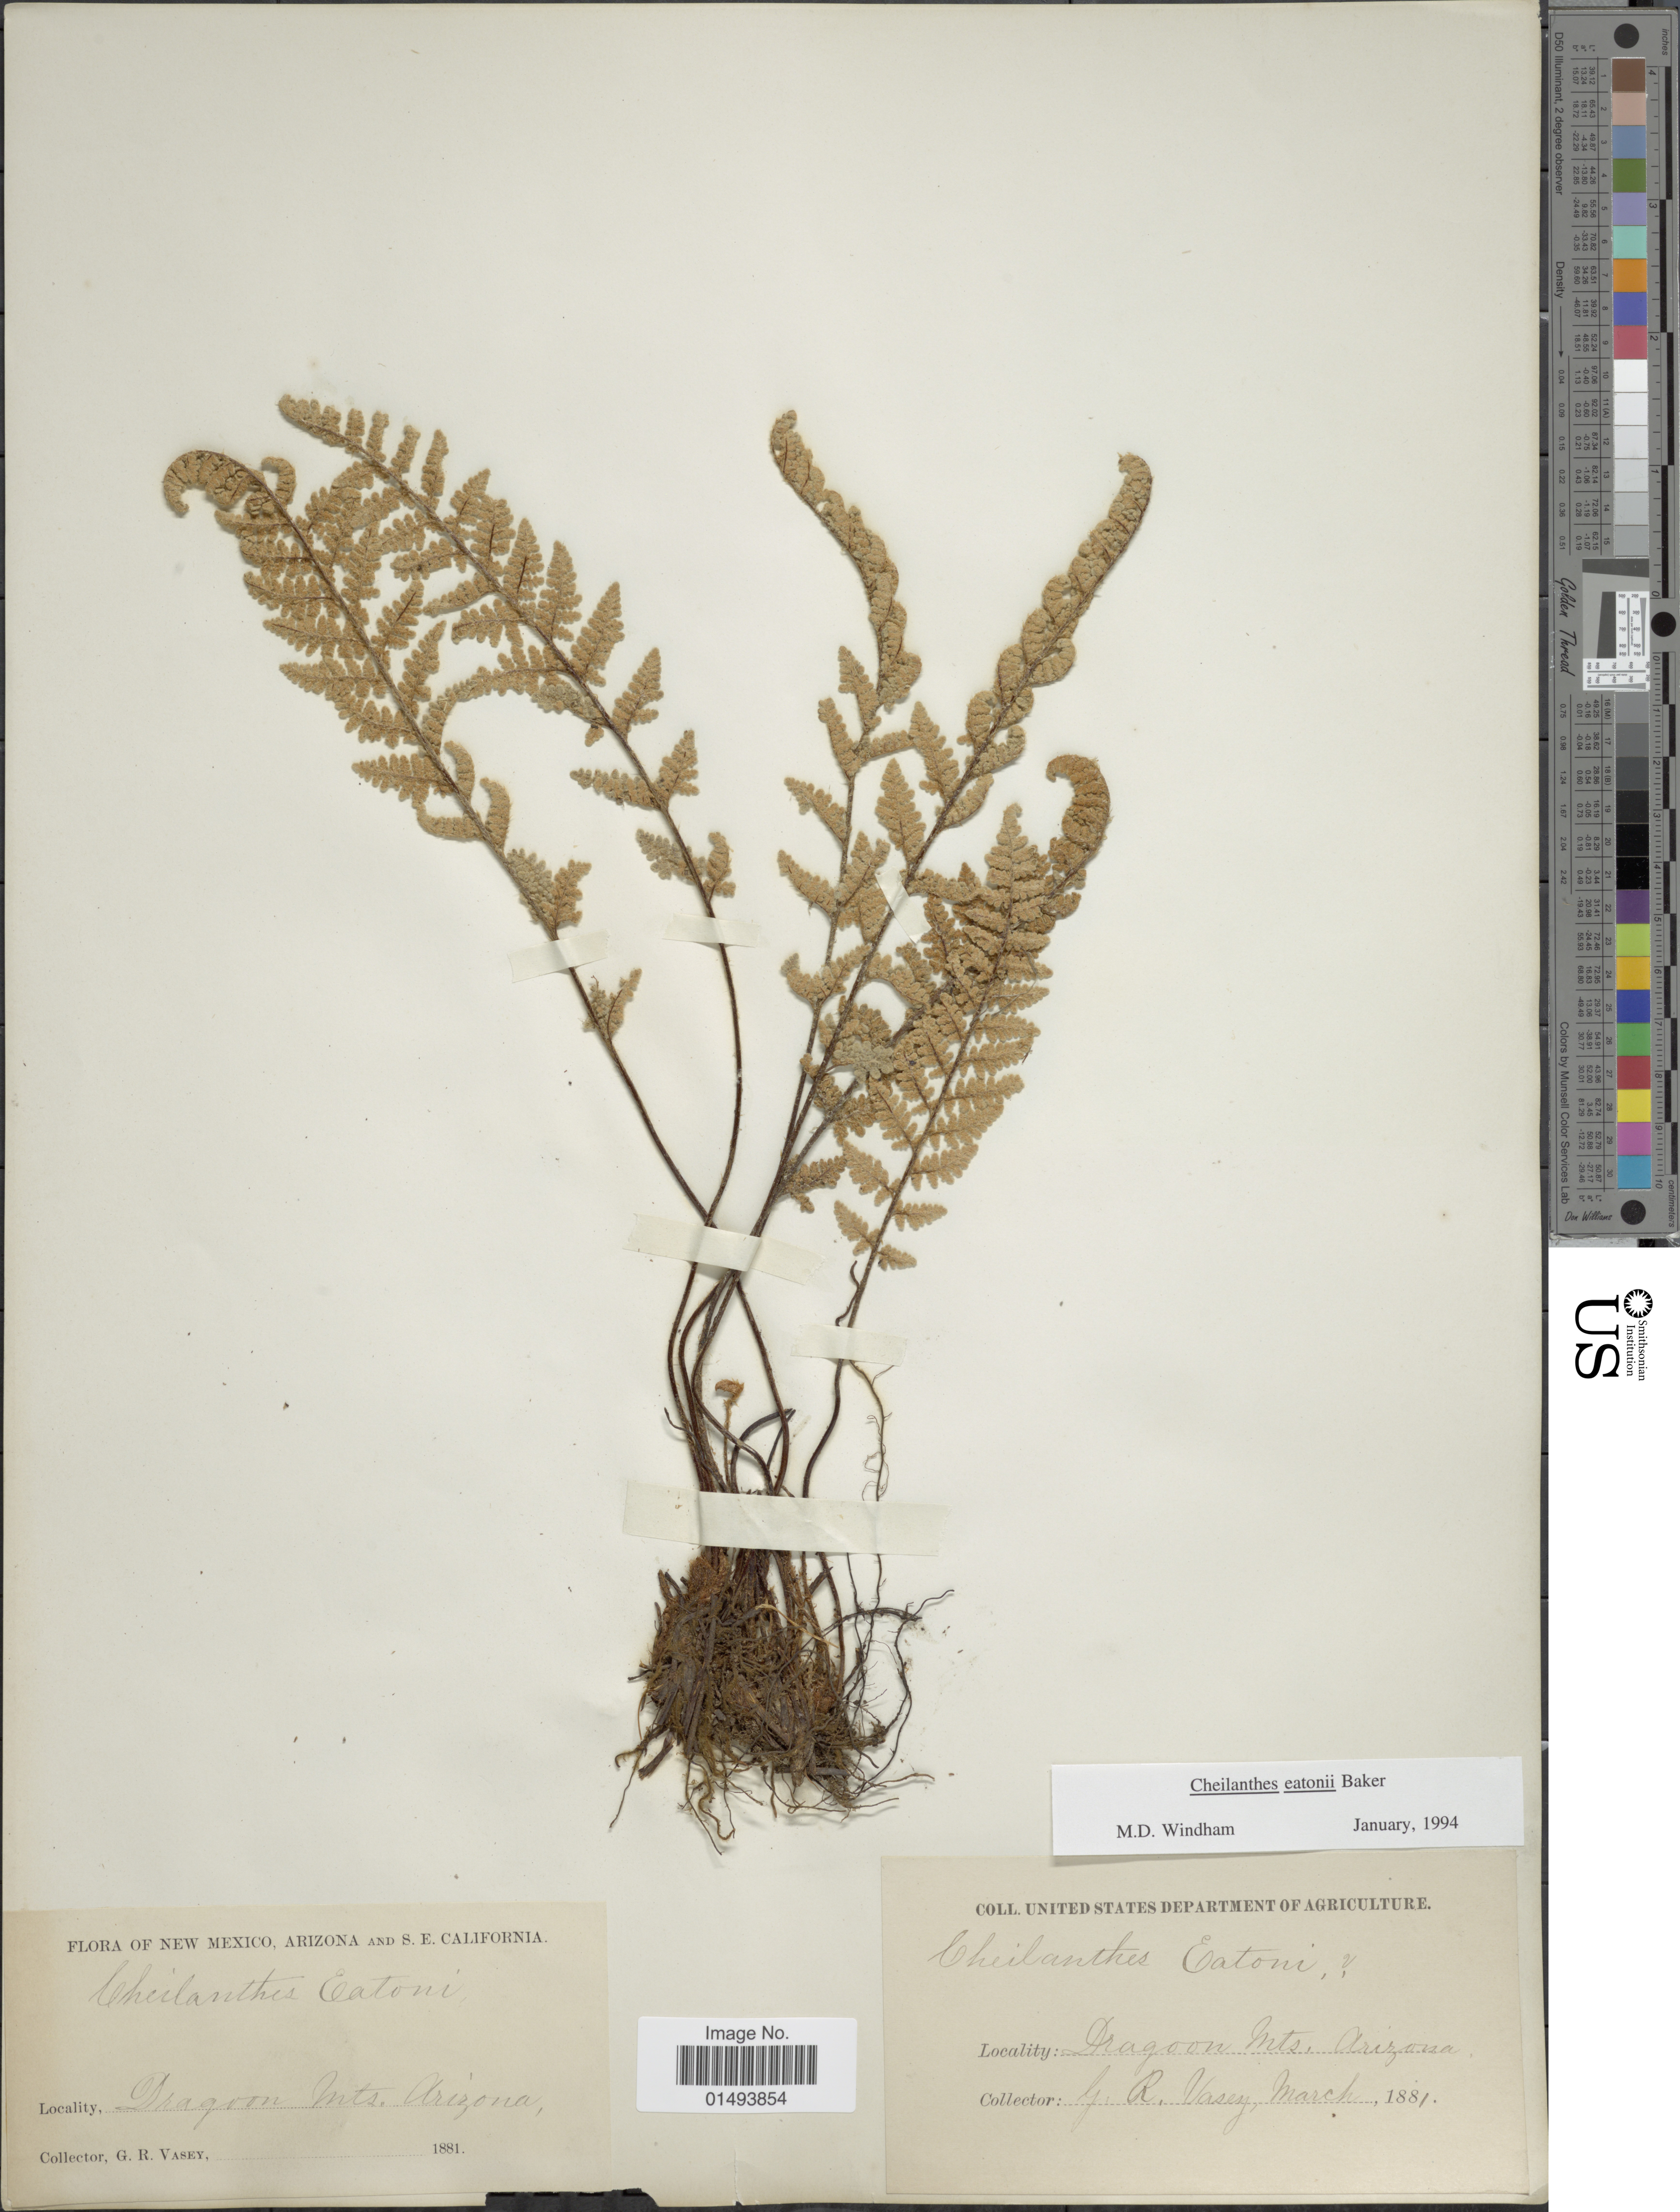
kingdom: Plantae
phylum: Tracheophyta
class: Polypodiopsida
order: Polypodiales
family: Pteridaceae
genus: Myriopteris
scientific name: Myriopteris rufa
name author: Fée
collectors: G. R. Vasey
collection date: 1881-03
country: United States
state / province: Arizona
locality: Flora of New Mexico, Arizona and S.E. California, Dragoon Mts.